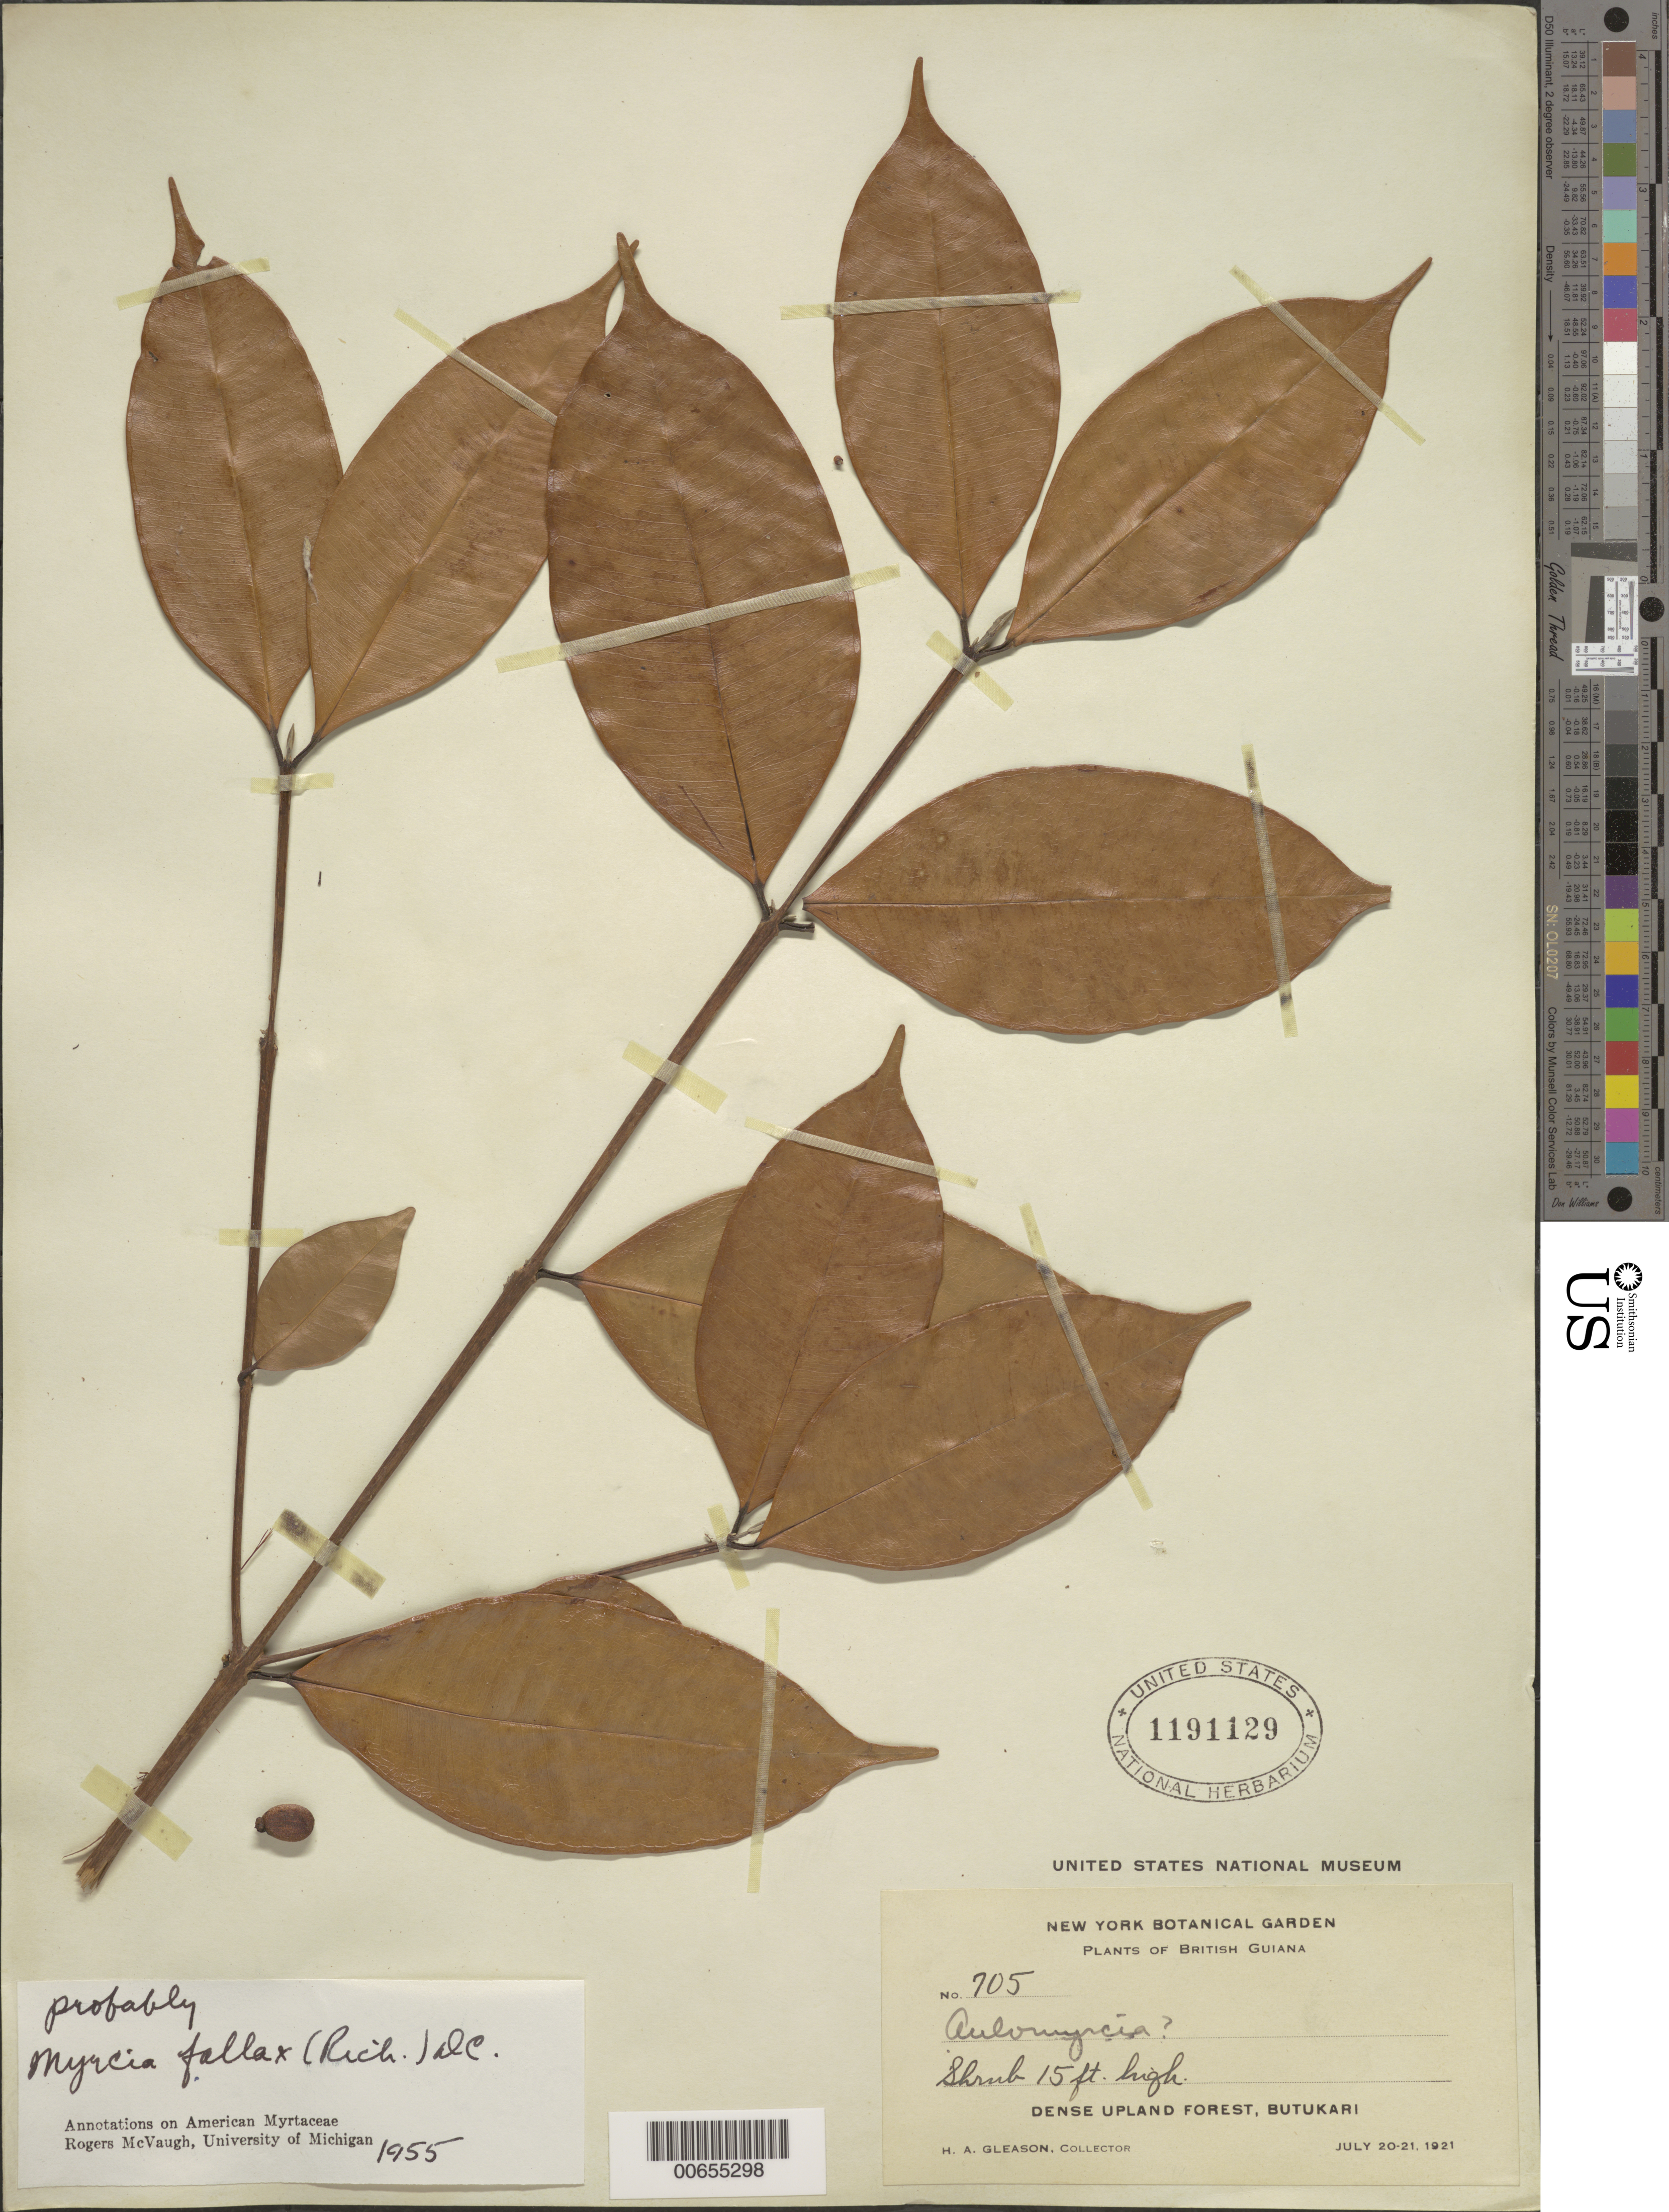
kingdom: Plantae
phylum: Tracheophyta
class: Magnoliopsida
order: Myrtales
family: Myrtaceae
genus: Myrcia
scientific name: Myrcia fallax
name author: (Rich.) DC.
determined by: McVaugh, R.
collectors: H. A. Gleason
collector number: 705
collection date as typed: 20-Jul-21 to 21-Jul-21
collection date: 1921-07-20/1921-07-21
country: Guyana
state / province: U. Demerara-Berbice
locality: Butukari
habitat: Dense upland forest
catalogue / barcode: US 1191129